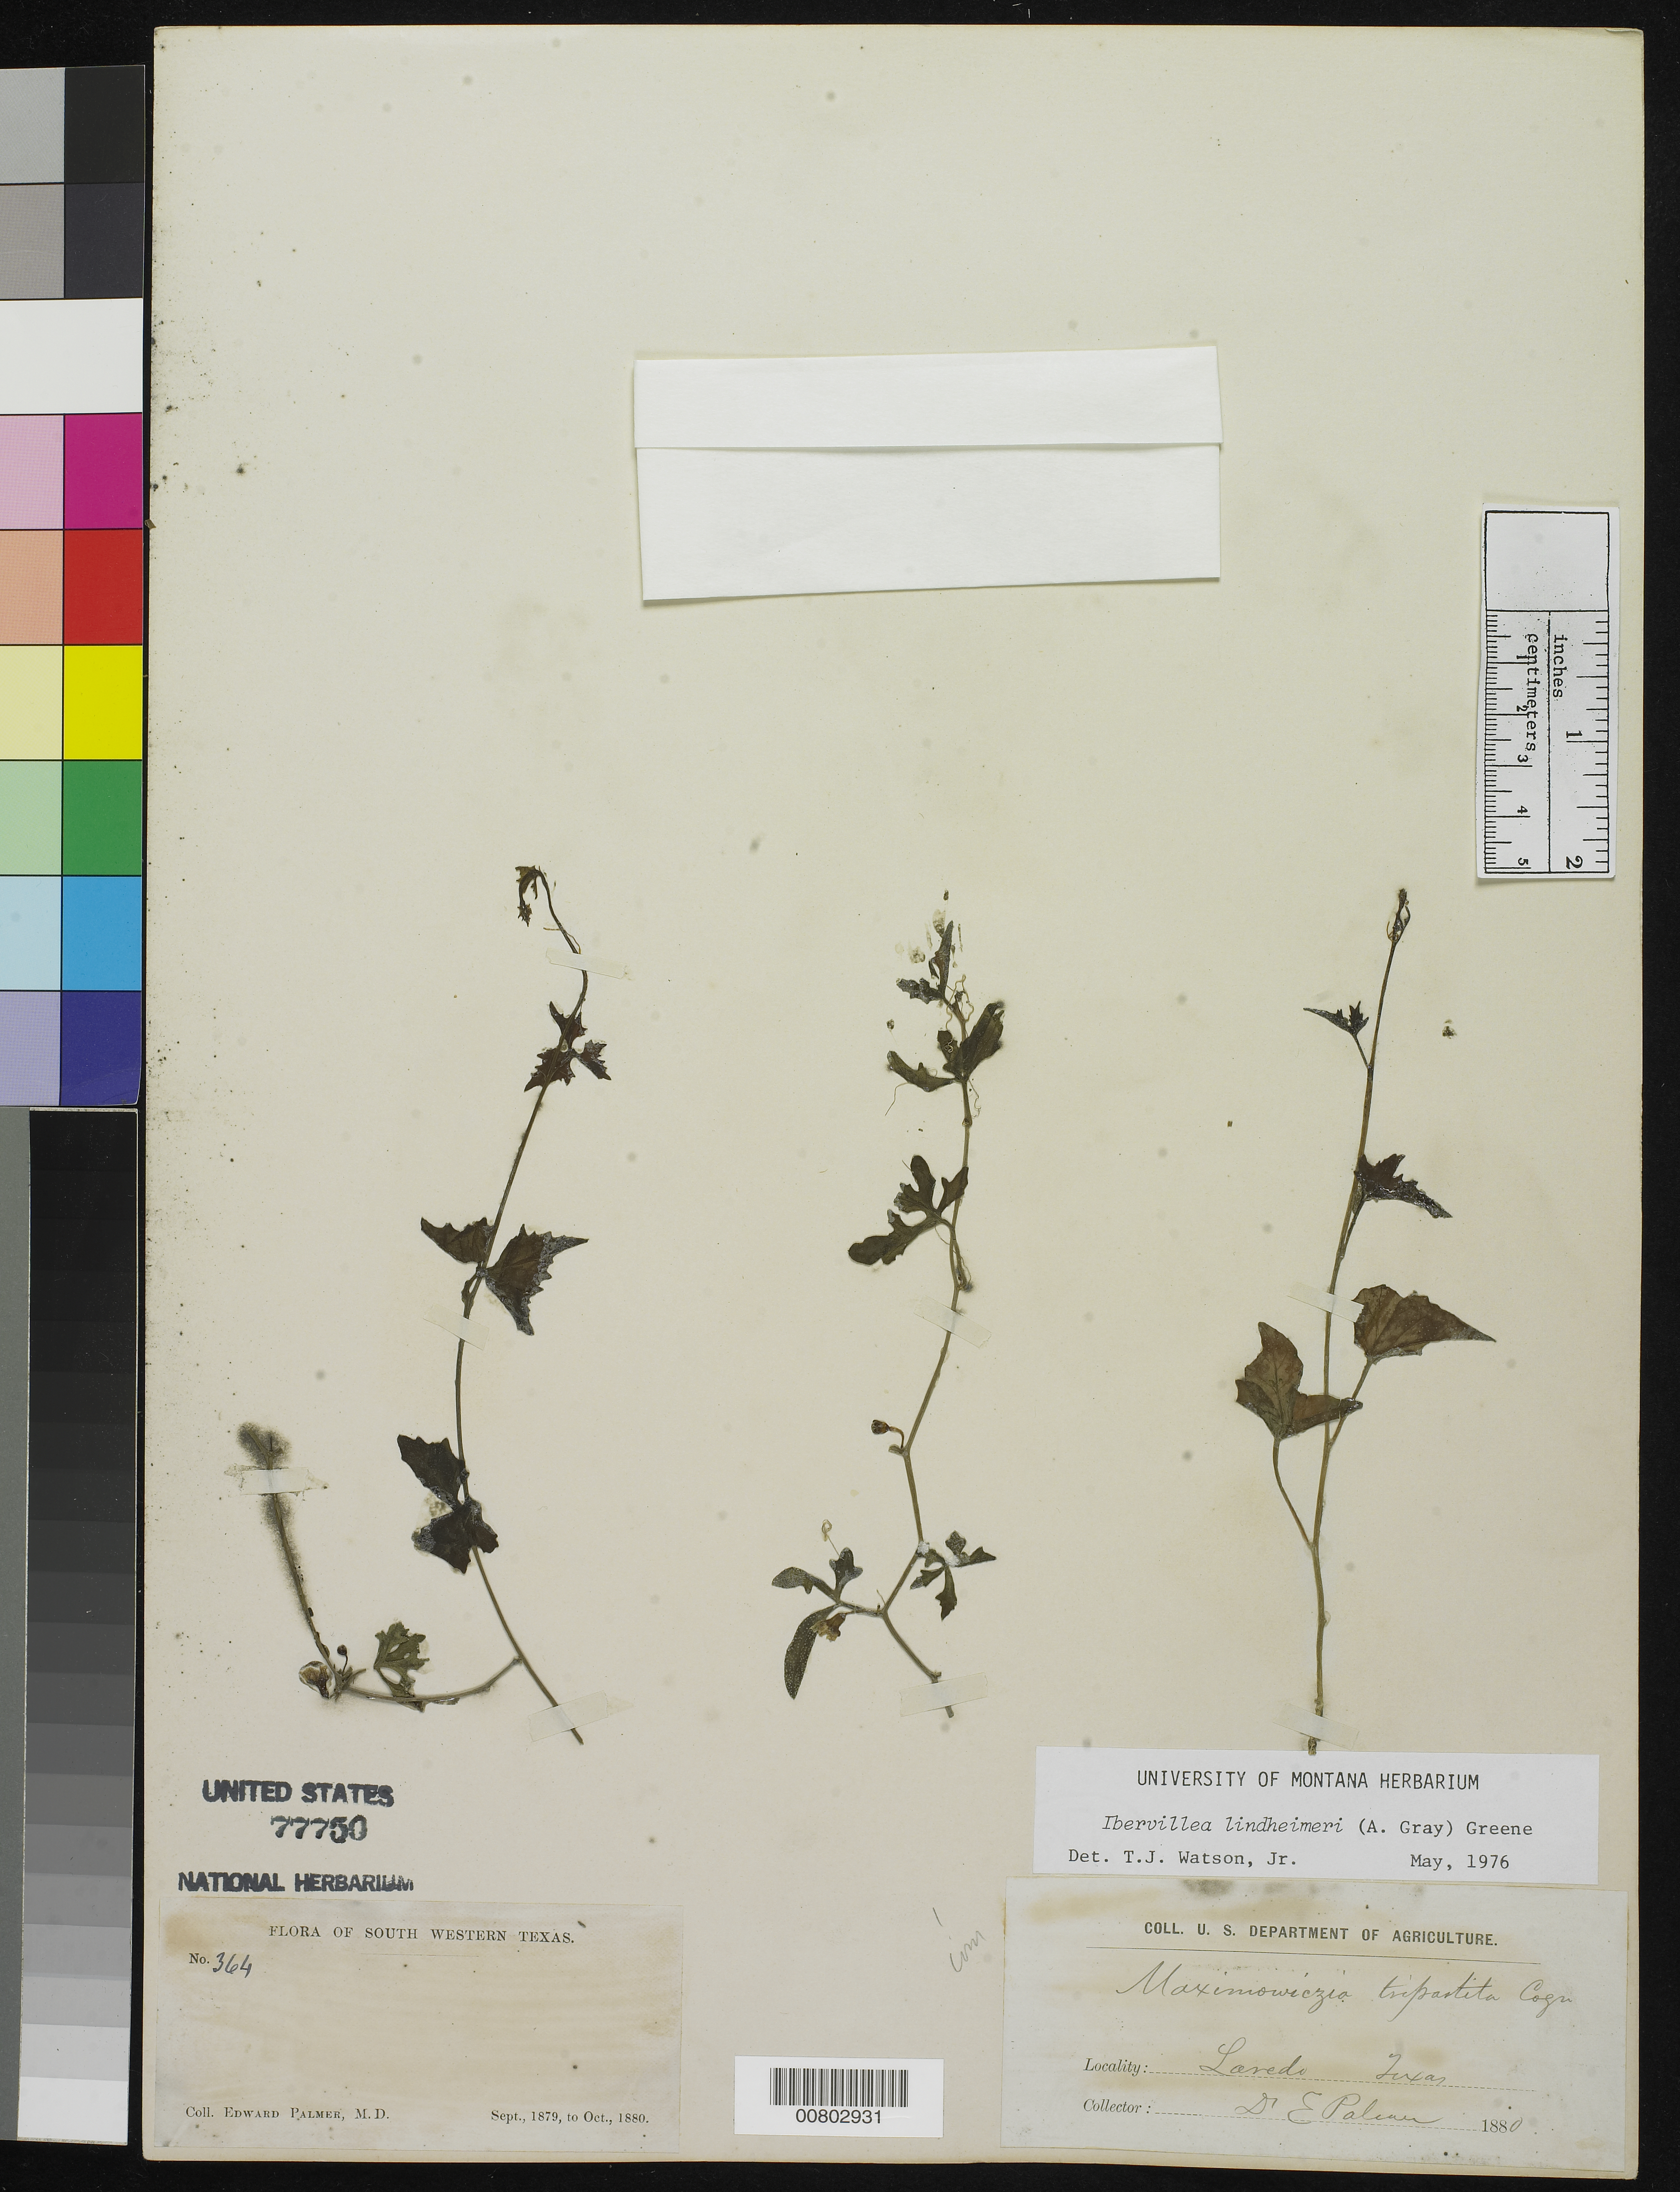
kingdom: Plantae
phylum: Tracheophyta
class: Magnoliopsida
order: Cucurbitales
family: Cucurbitaceae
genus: Ibervillea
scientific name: Ibervillea lindheimeri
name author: (A. Gray) Greene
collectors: E. Palmer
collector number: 364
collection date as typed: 1880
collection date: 1880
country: United States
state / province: Texas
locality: Laredo, Texas.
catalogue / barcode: US 77750